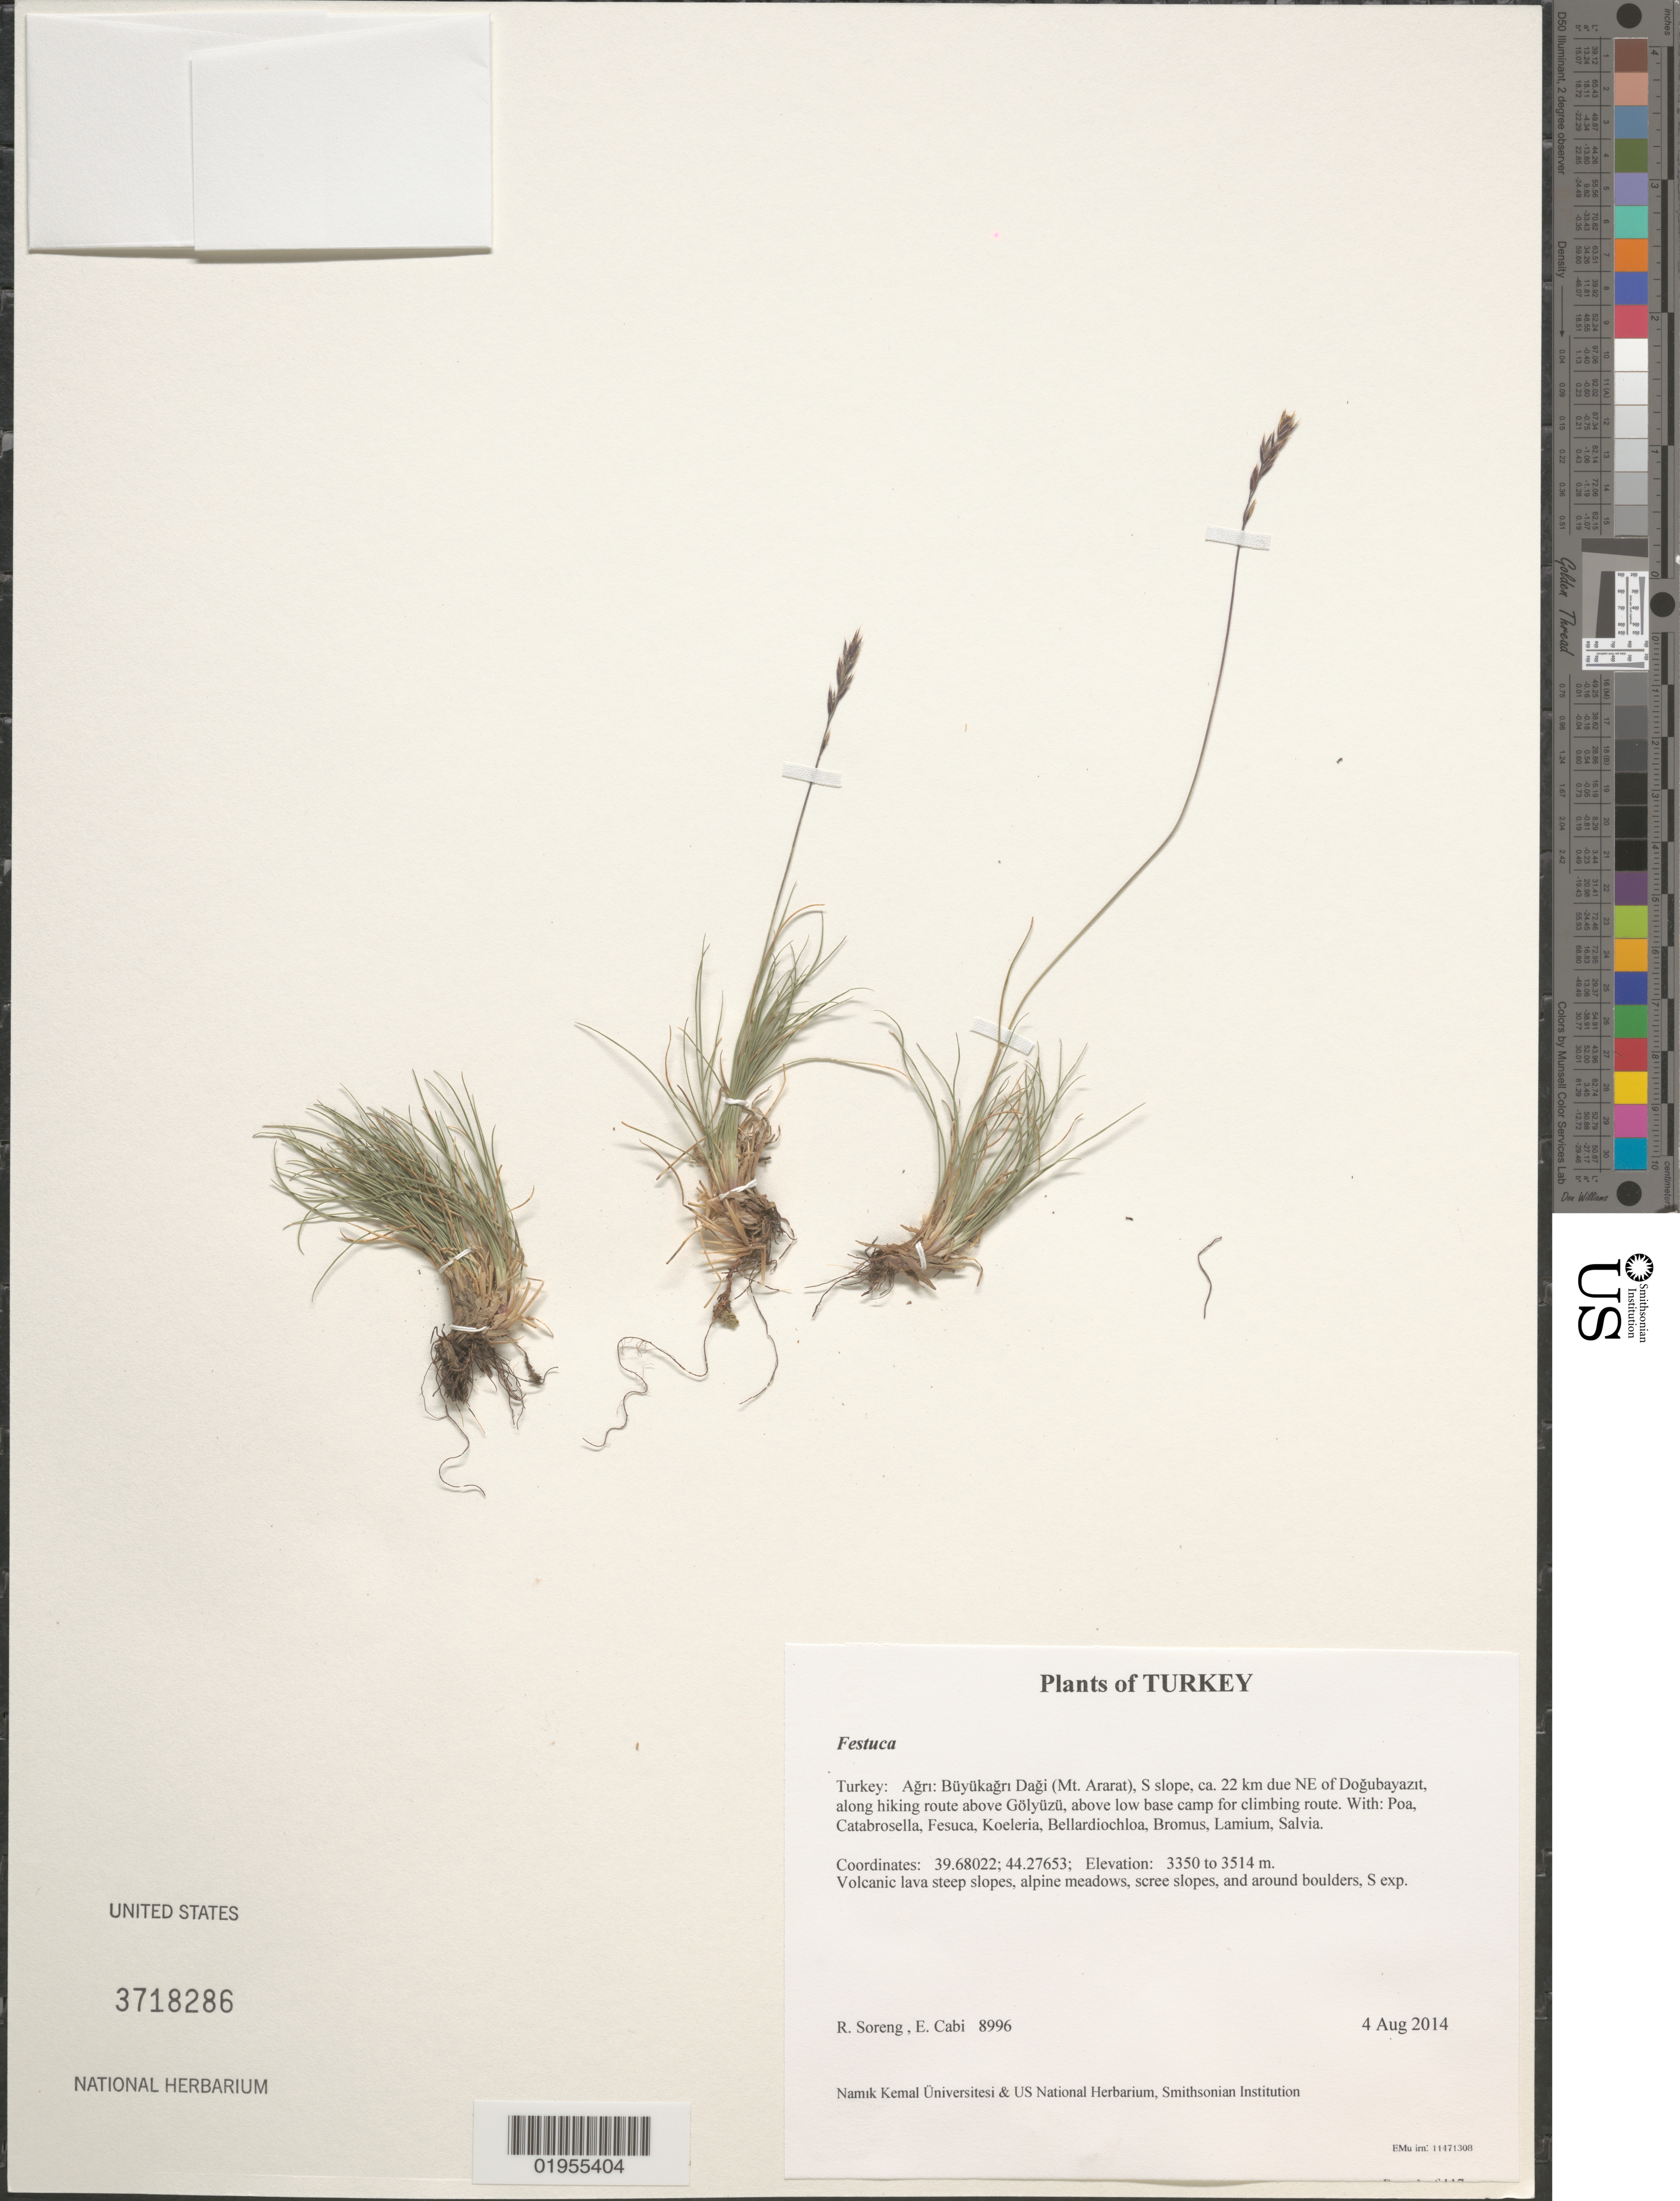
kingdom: Plantae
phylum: Tracheophyta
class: Liliopsida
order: Poales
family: Poaceae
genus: Festuca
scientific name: Festuca sp.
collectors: R. J. Soreng & E. Cabi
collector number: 8996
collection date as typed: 4 Aug 2014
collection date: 2014-08-04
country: Turkey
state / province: Agri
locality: Büyükagri Dagi (Mt. Ararat), S slope, ca. 22 km due NE of Dogubayazit, along hiking route above Gölyüzü, above low base camp for climbing route.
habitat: Volcanic lava steep slopes, alpine meadows, scree slopes, and around boulders, S exp.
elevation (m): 3350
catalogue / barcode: US 3718286